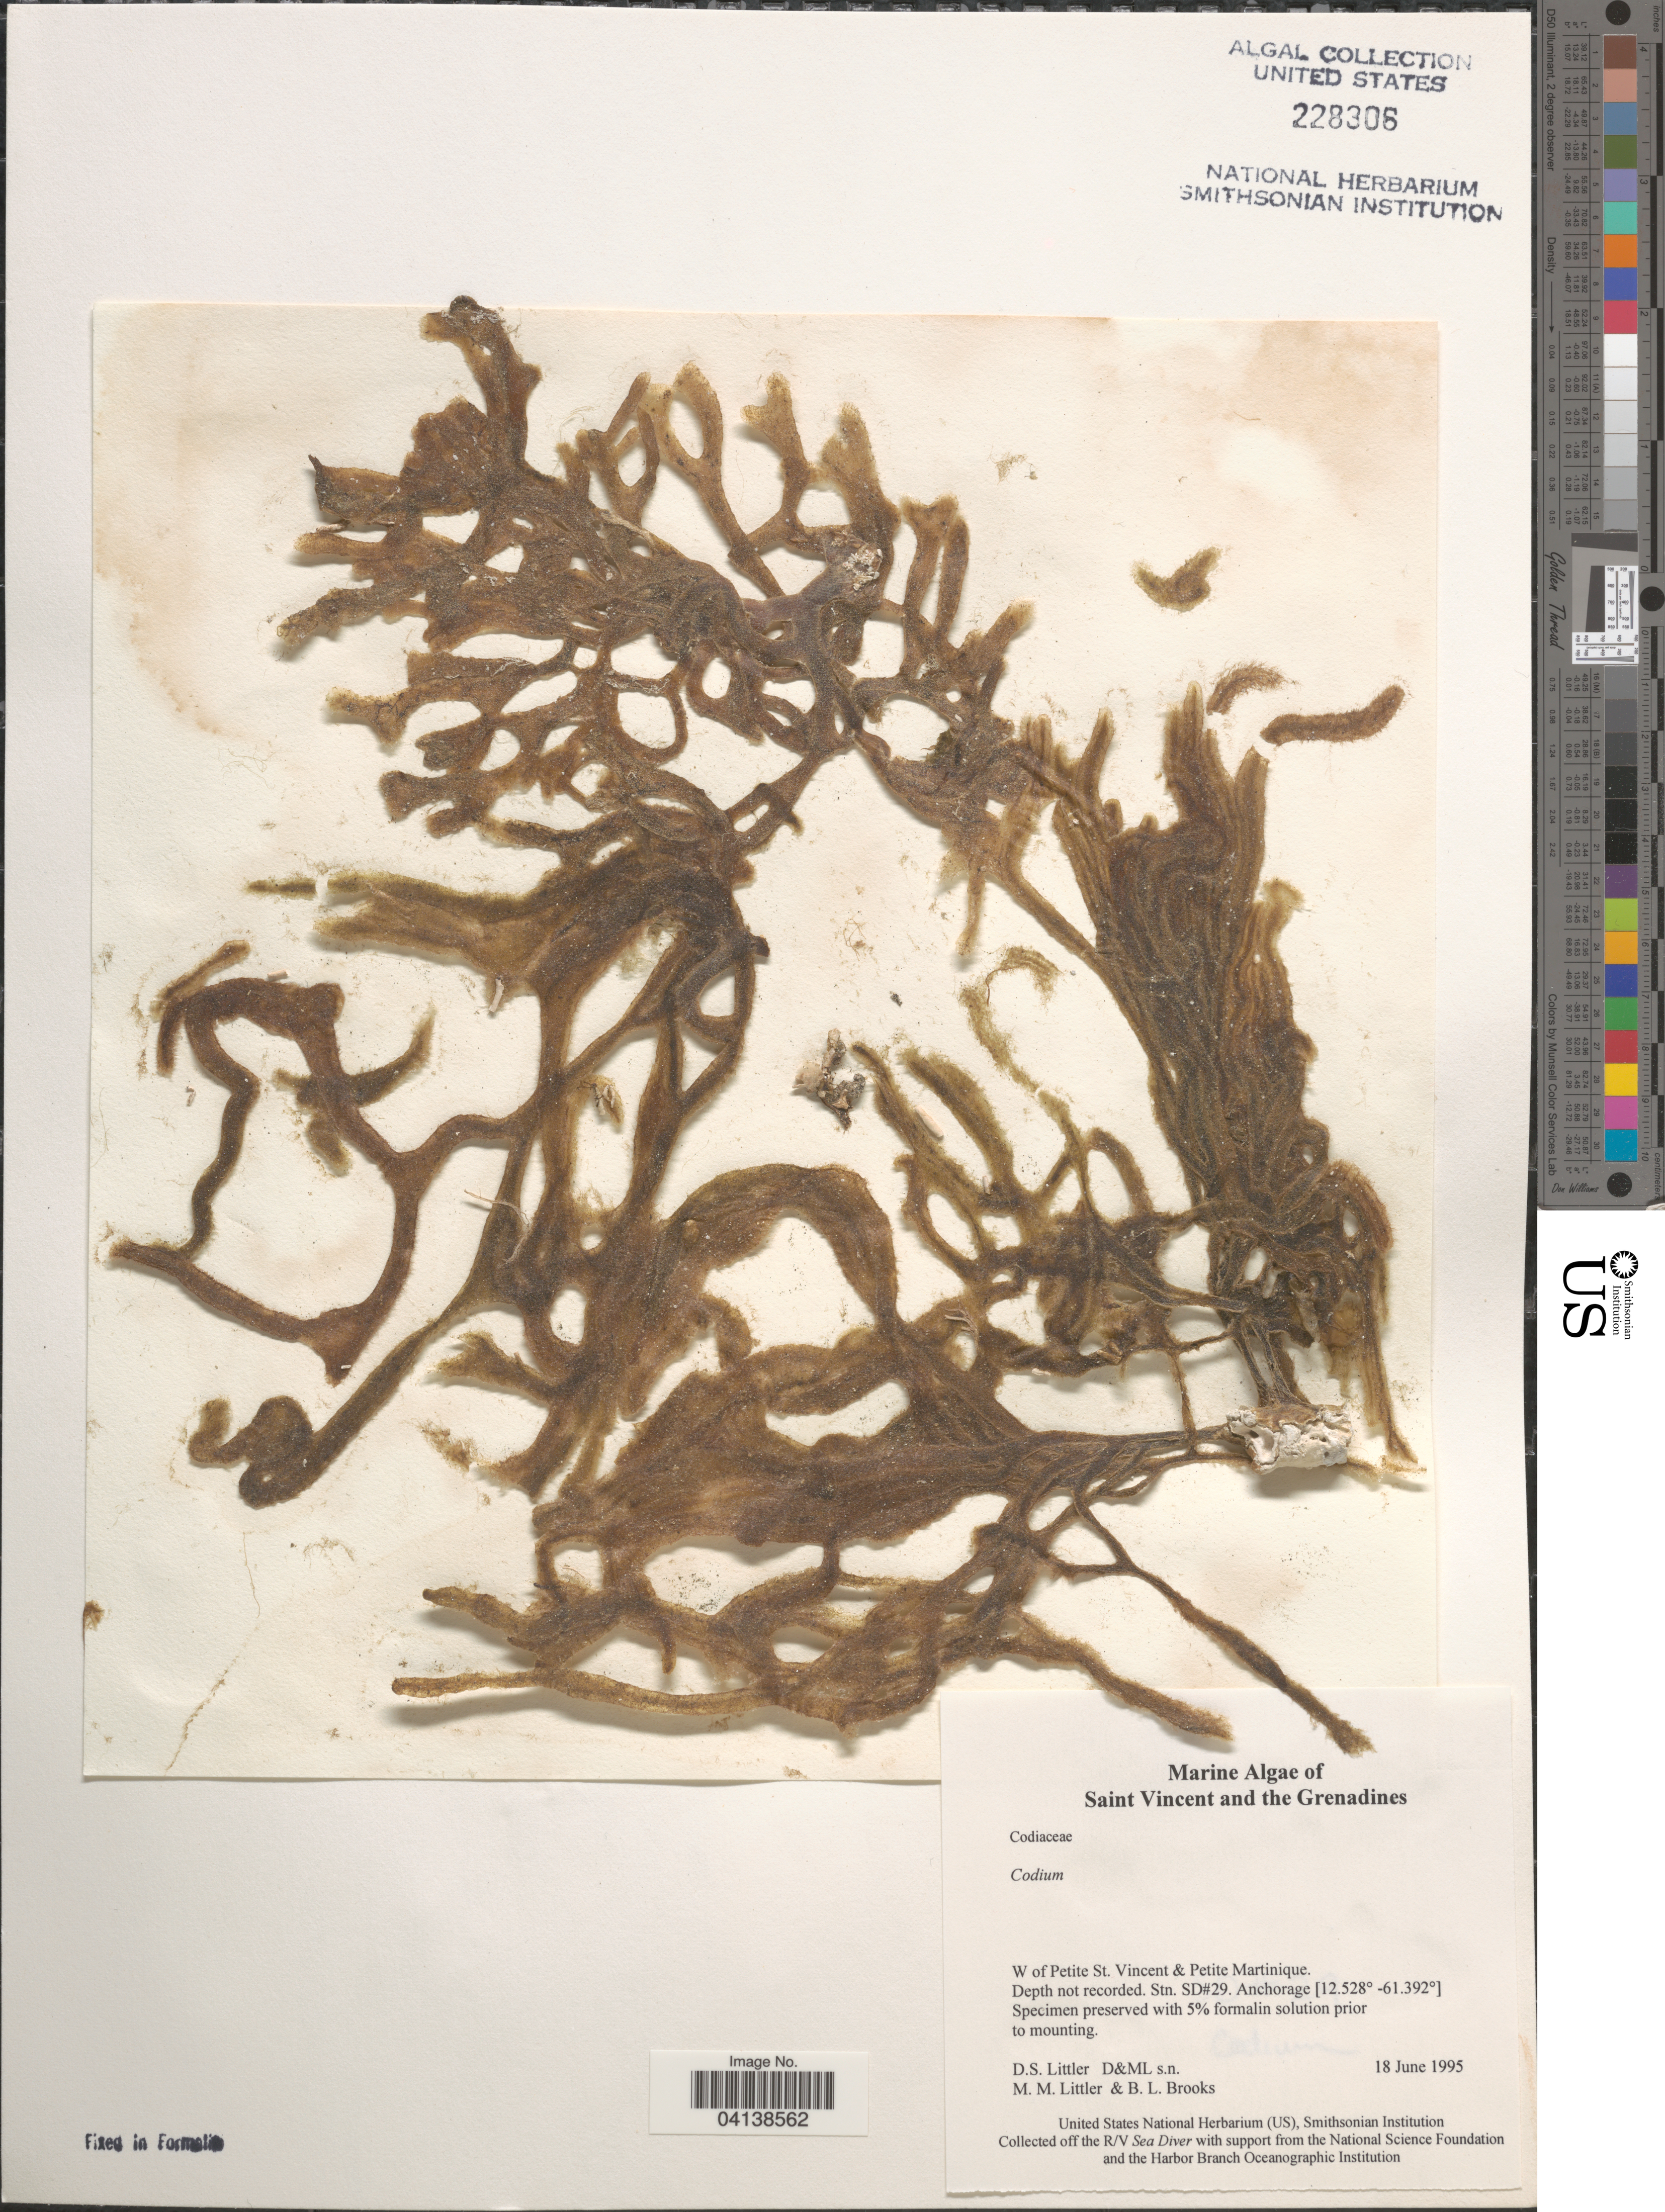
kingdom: Plantae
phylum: Chlorophyta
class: Ulvophyceae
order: Bryopsidales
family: Codiaceae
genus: Codium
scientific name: Codium sp.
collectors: D. S. Littler & B. Brooks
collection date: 1995-06-18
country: St. Vincent - Grenadines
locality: Saint Vincent and the Grenadines. W of Petite St. Vincent & Petite Martinique. Stn. SD#29.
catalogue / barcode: US 228306